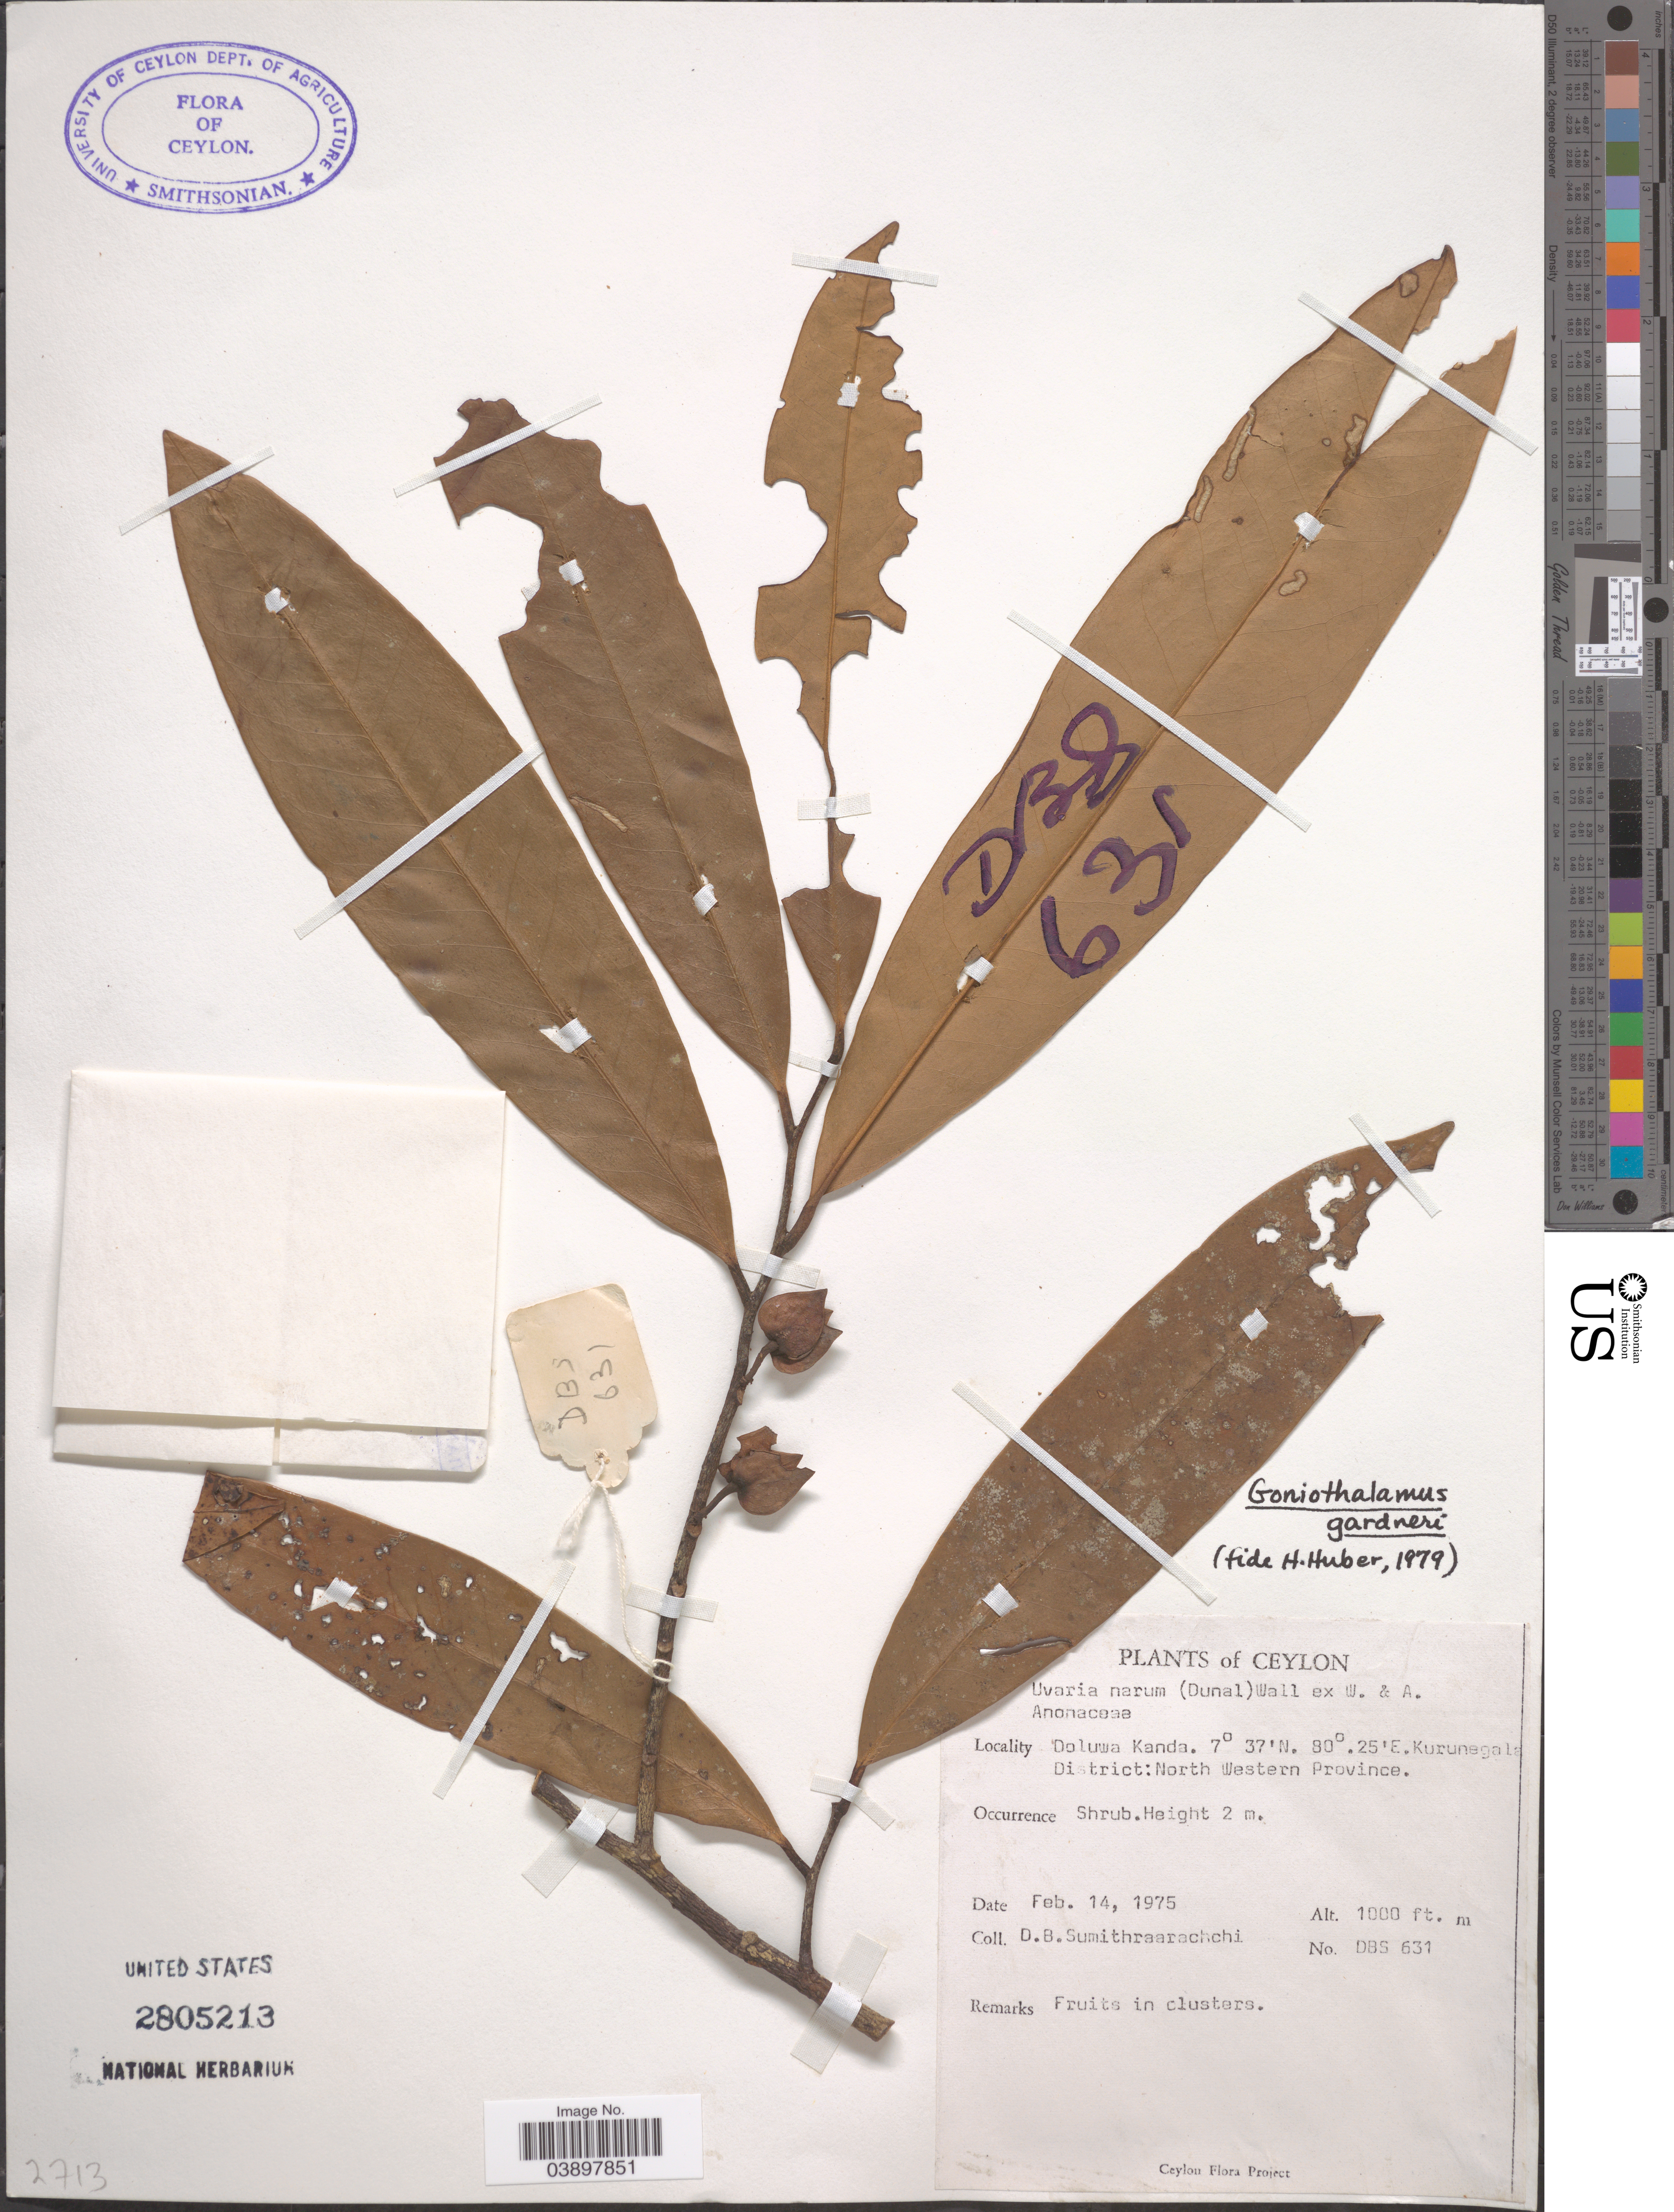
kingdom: Plantae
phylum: Tracheophyta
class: Magnoliopsida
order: Magnoliales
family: Annonaceae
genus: Goniothalamus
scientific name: Goniothalamus gardneri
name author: Hook. f. & Thomson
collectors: D. B. Sumithraarachchi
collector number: DBS 631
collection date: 1975-02-14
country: Sri Lanka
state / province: North Western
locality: Ceylon. Soluwa Kanda. Kurunagala District.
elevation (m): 305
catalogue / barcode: US 2805213